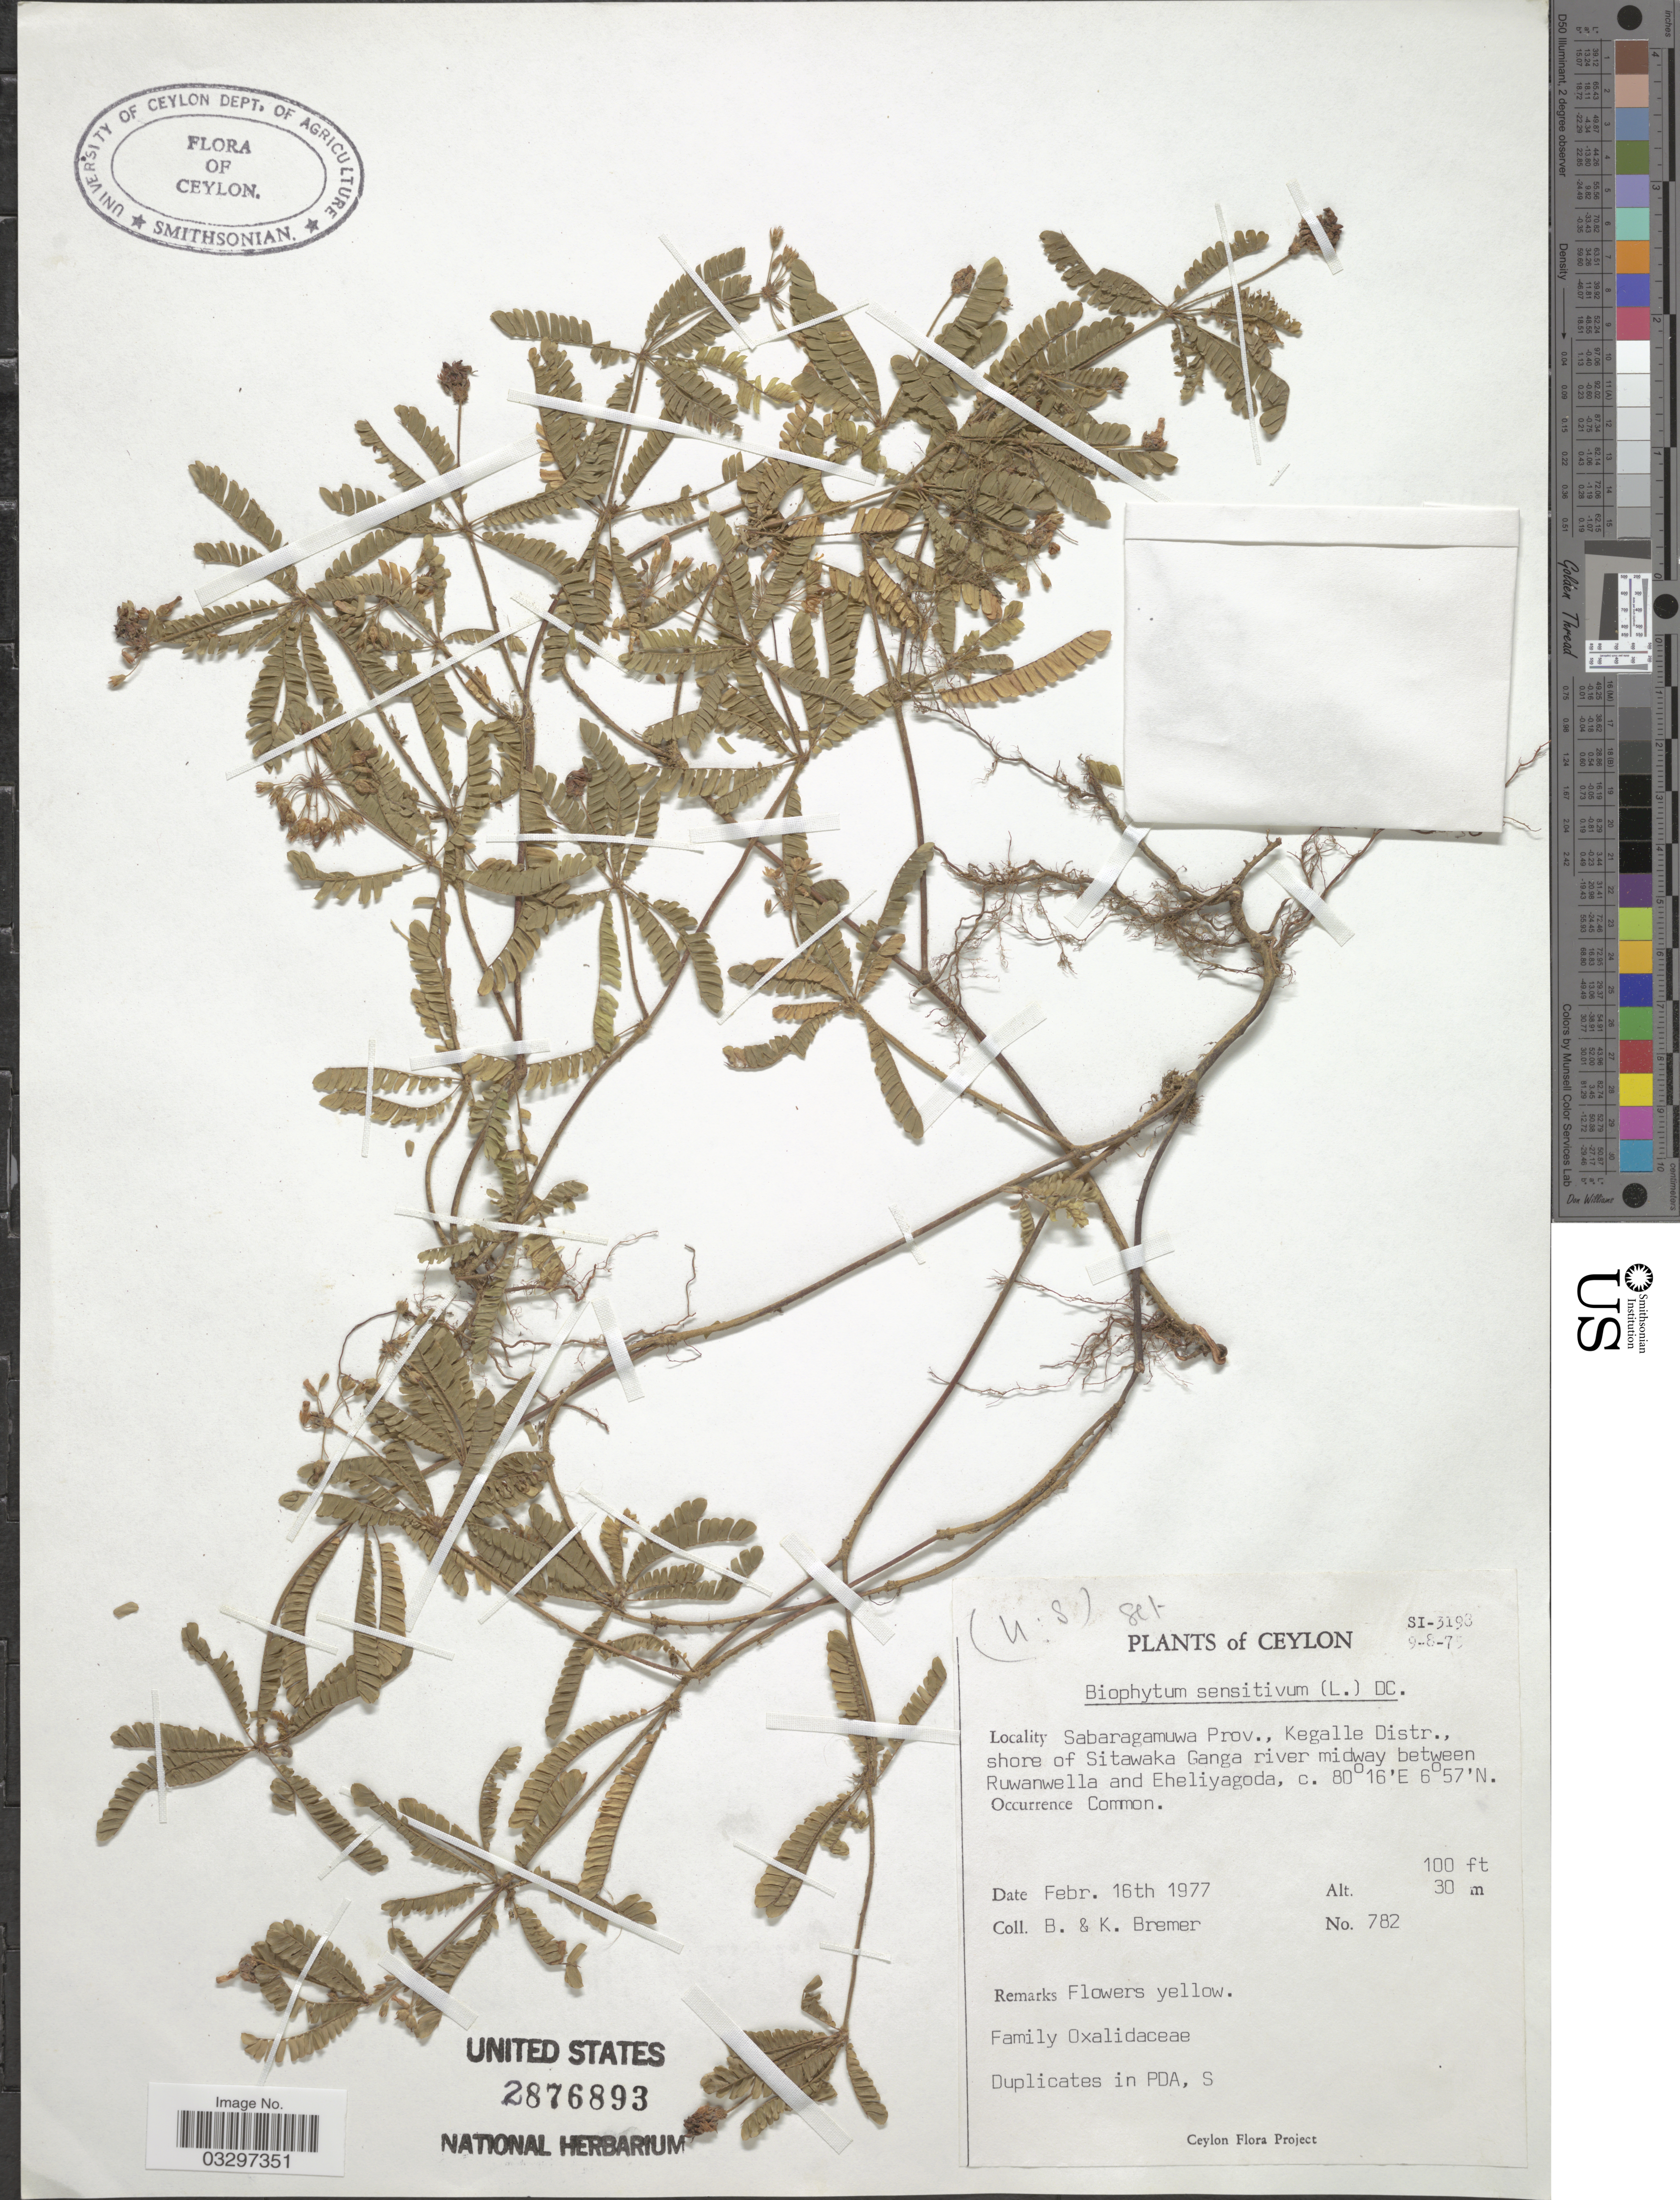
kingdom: Plantae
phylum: Tracheophyta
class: Magnoliopsida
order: Oxalidales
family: Oxalidaceae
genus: Biophytum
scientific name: Biophytum sp.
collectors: B. Bremer & K. Bremer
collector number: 782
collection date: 1977-02-16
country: Sri Lanka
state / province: Sabaragamuwa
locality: Ceylon. Kegale Distr., shore of Sitawaka Ganga river midway between Ruwanwell and Eheliyagoda.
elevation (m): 30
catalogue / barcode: US 2876893